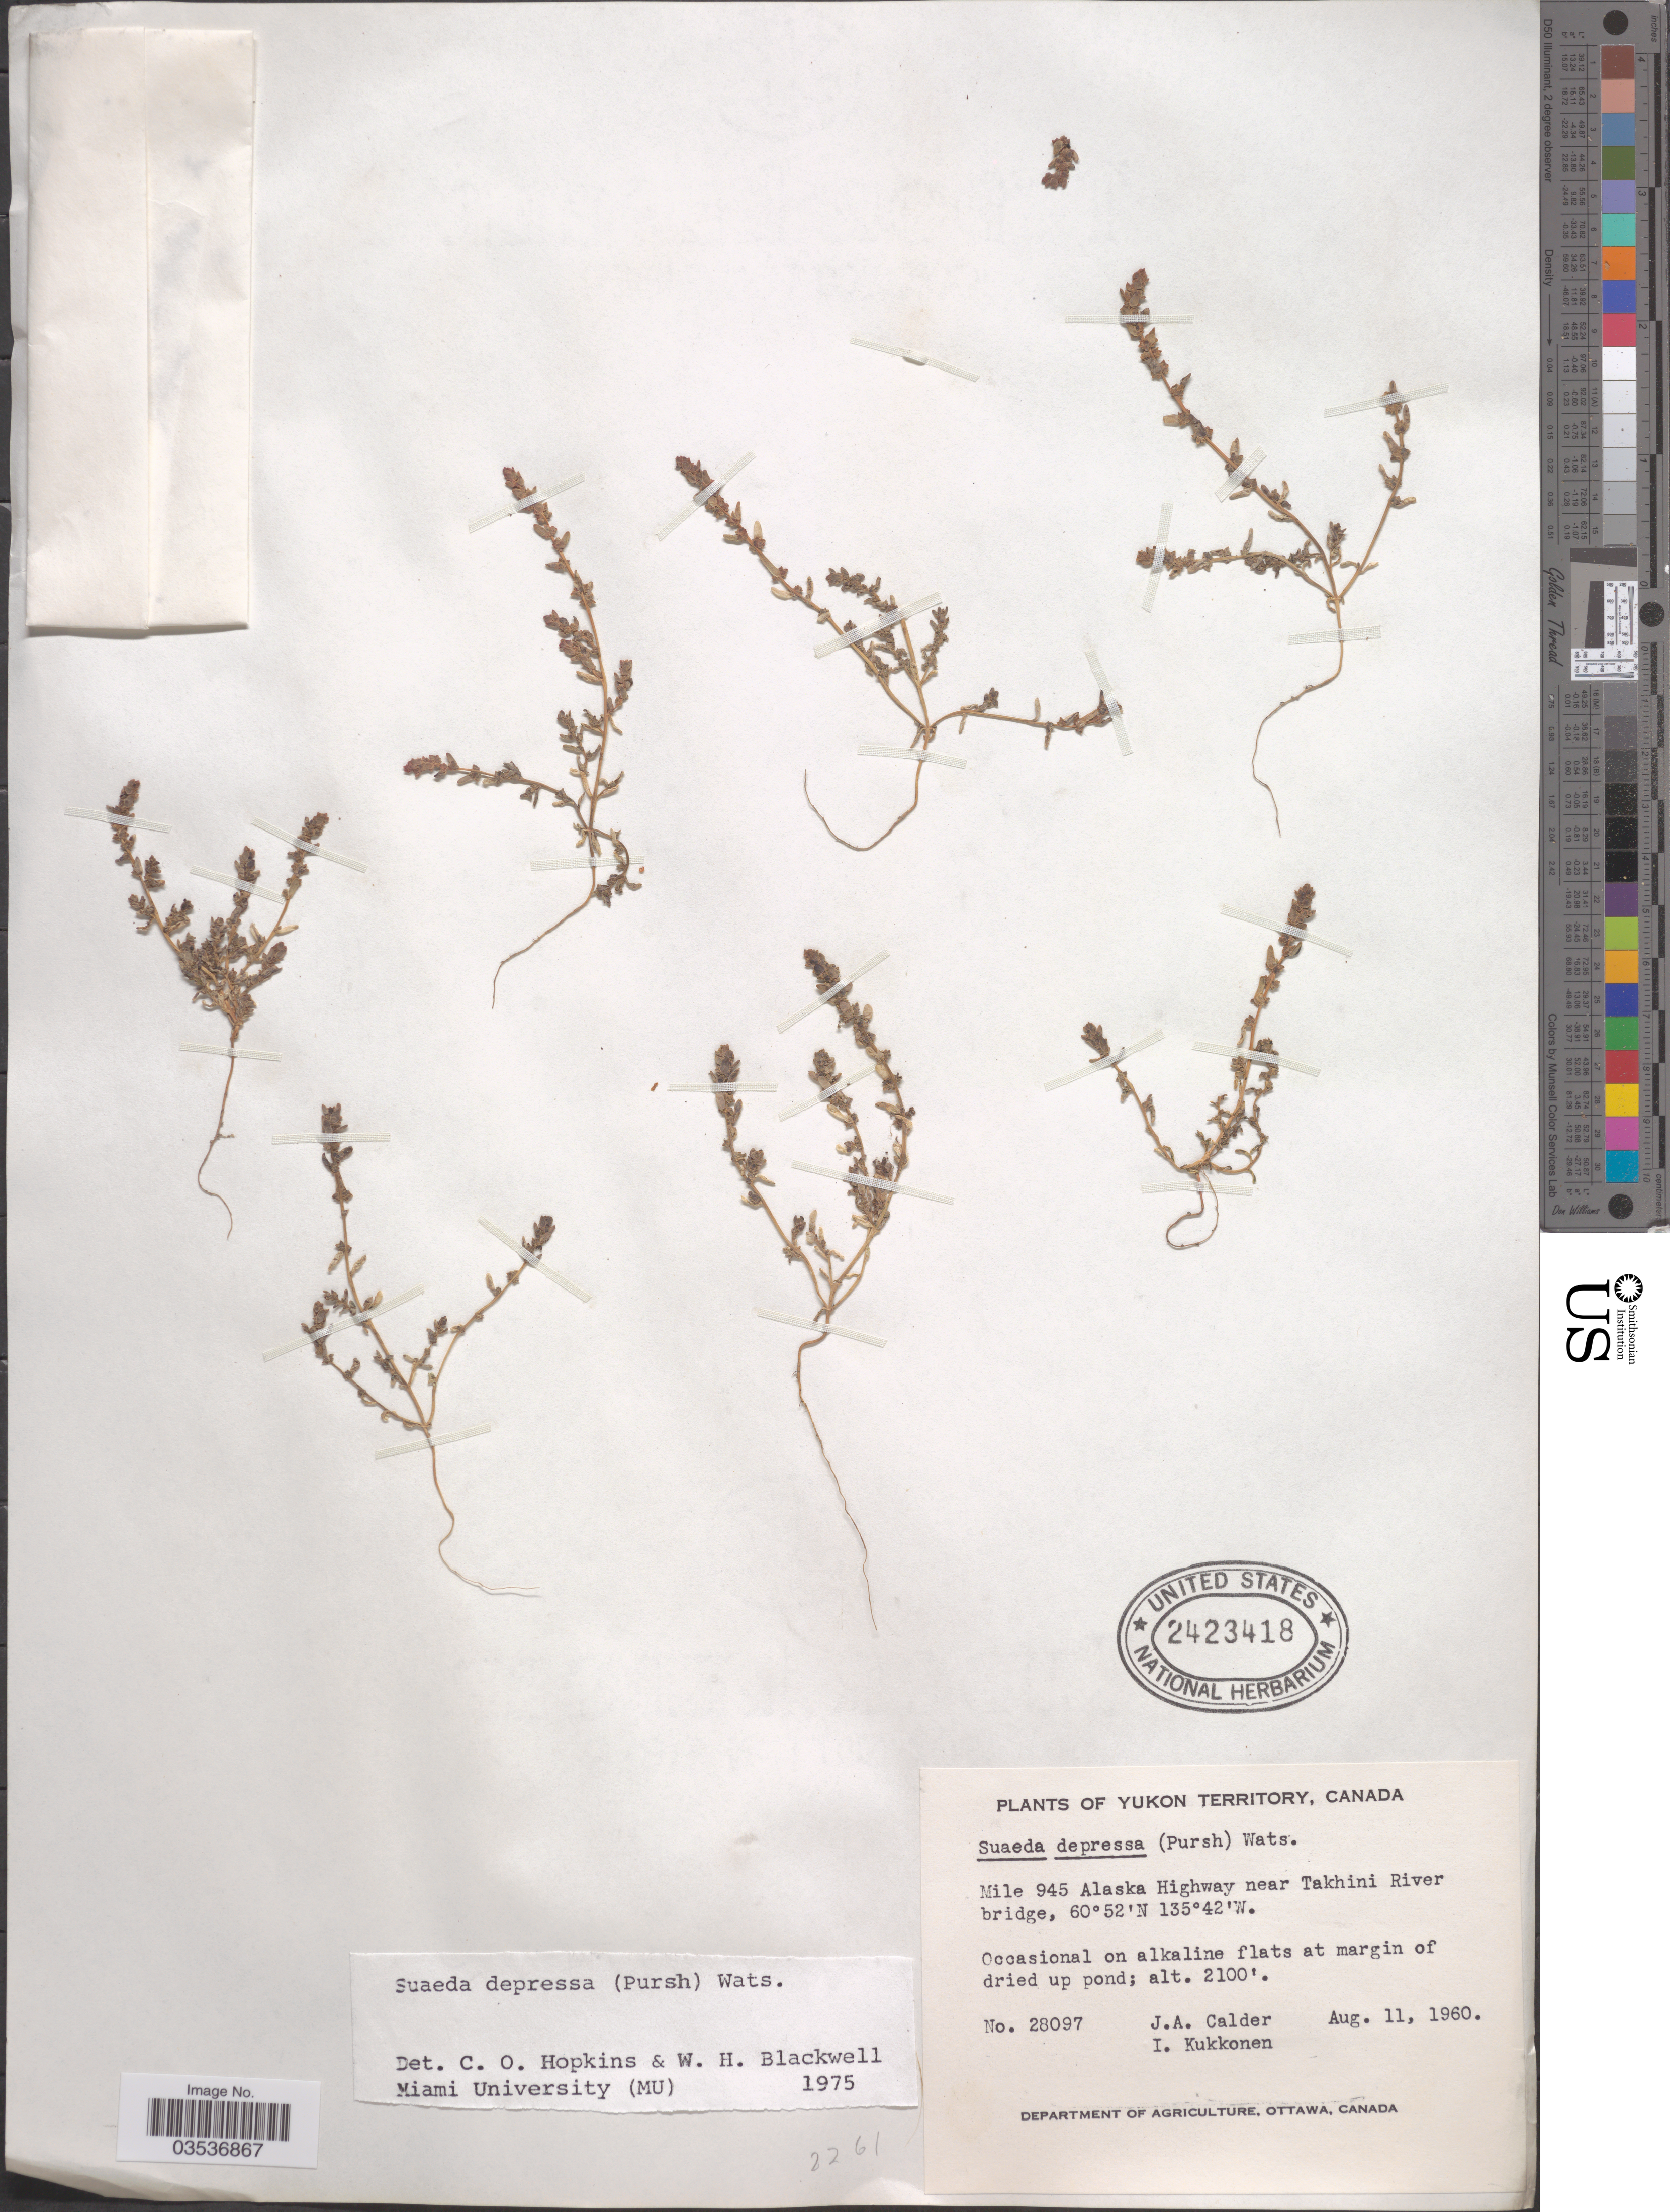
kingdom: Plantae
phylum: Tracheophyta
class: Magnoliopsida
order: Caryophyllales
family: Amaranthaceae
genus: Suaeda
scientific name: Suaeda depressa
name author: (Pursh) S. Watson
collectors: J. A. Calder & I. Kukkonen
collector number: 28097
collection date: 1960-08-11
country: Canada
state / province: Yukon Territory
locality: Mile 945 Alaska Highway near Takhini River bridge.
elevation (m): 640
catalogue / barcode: US 2423418